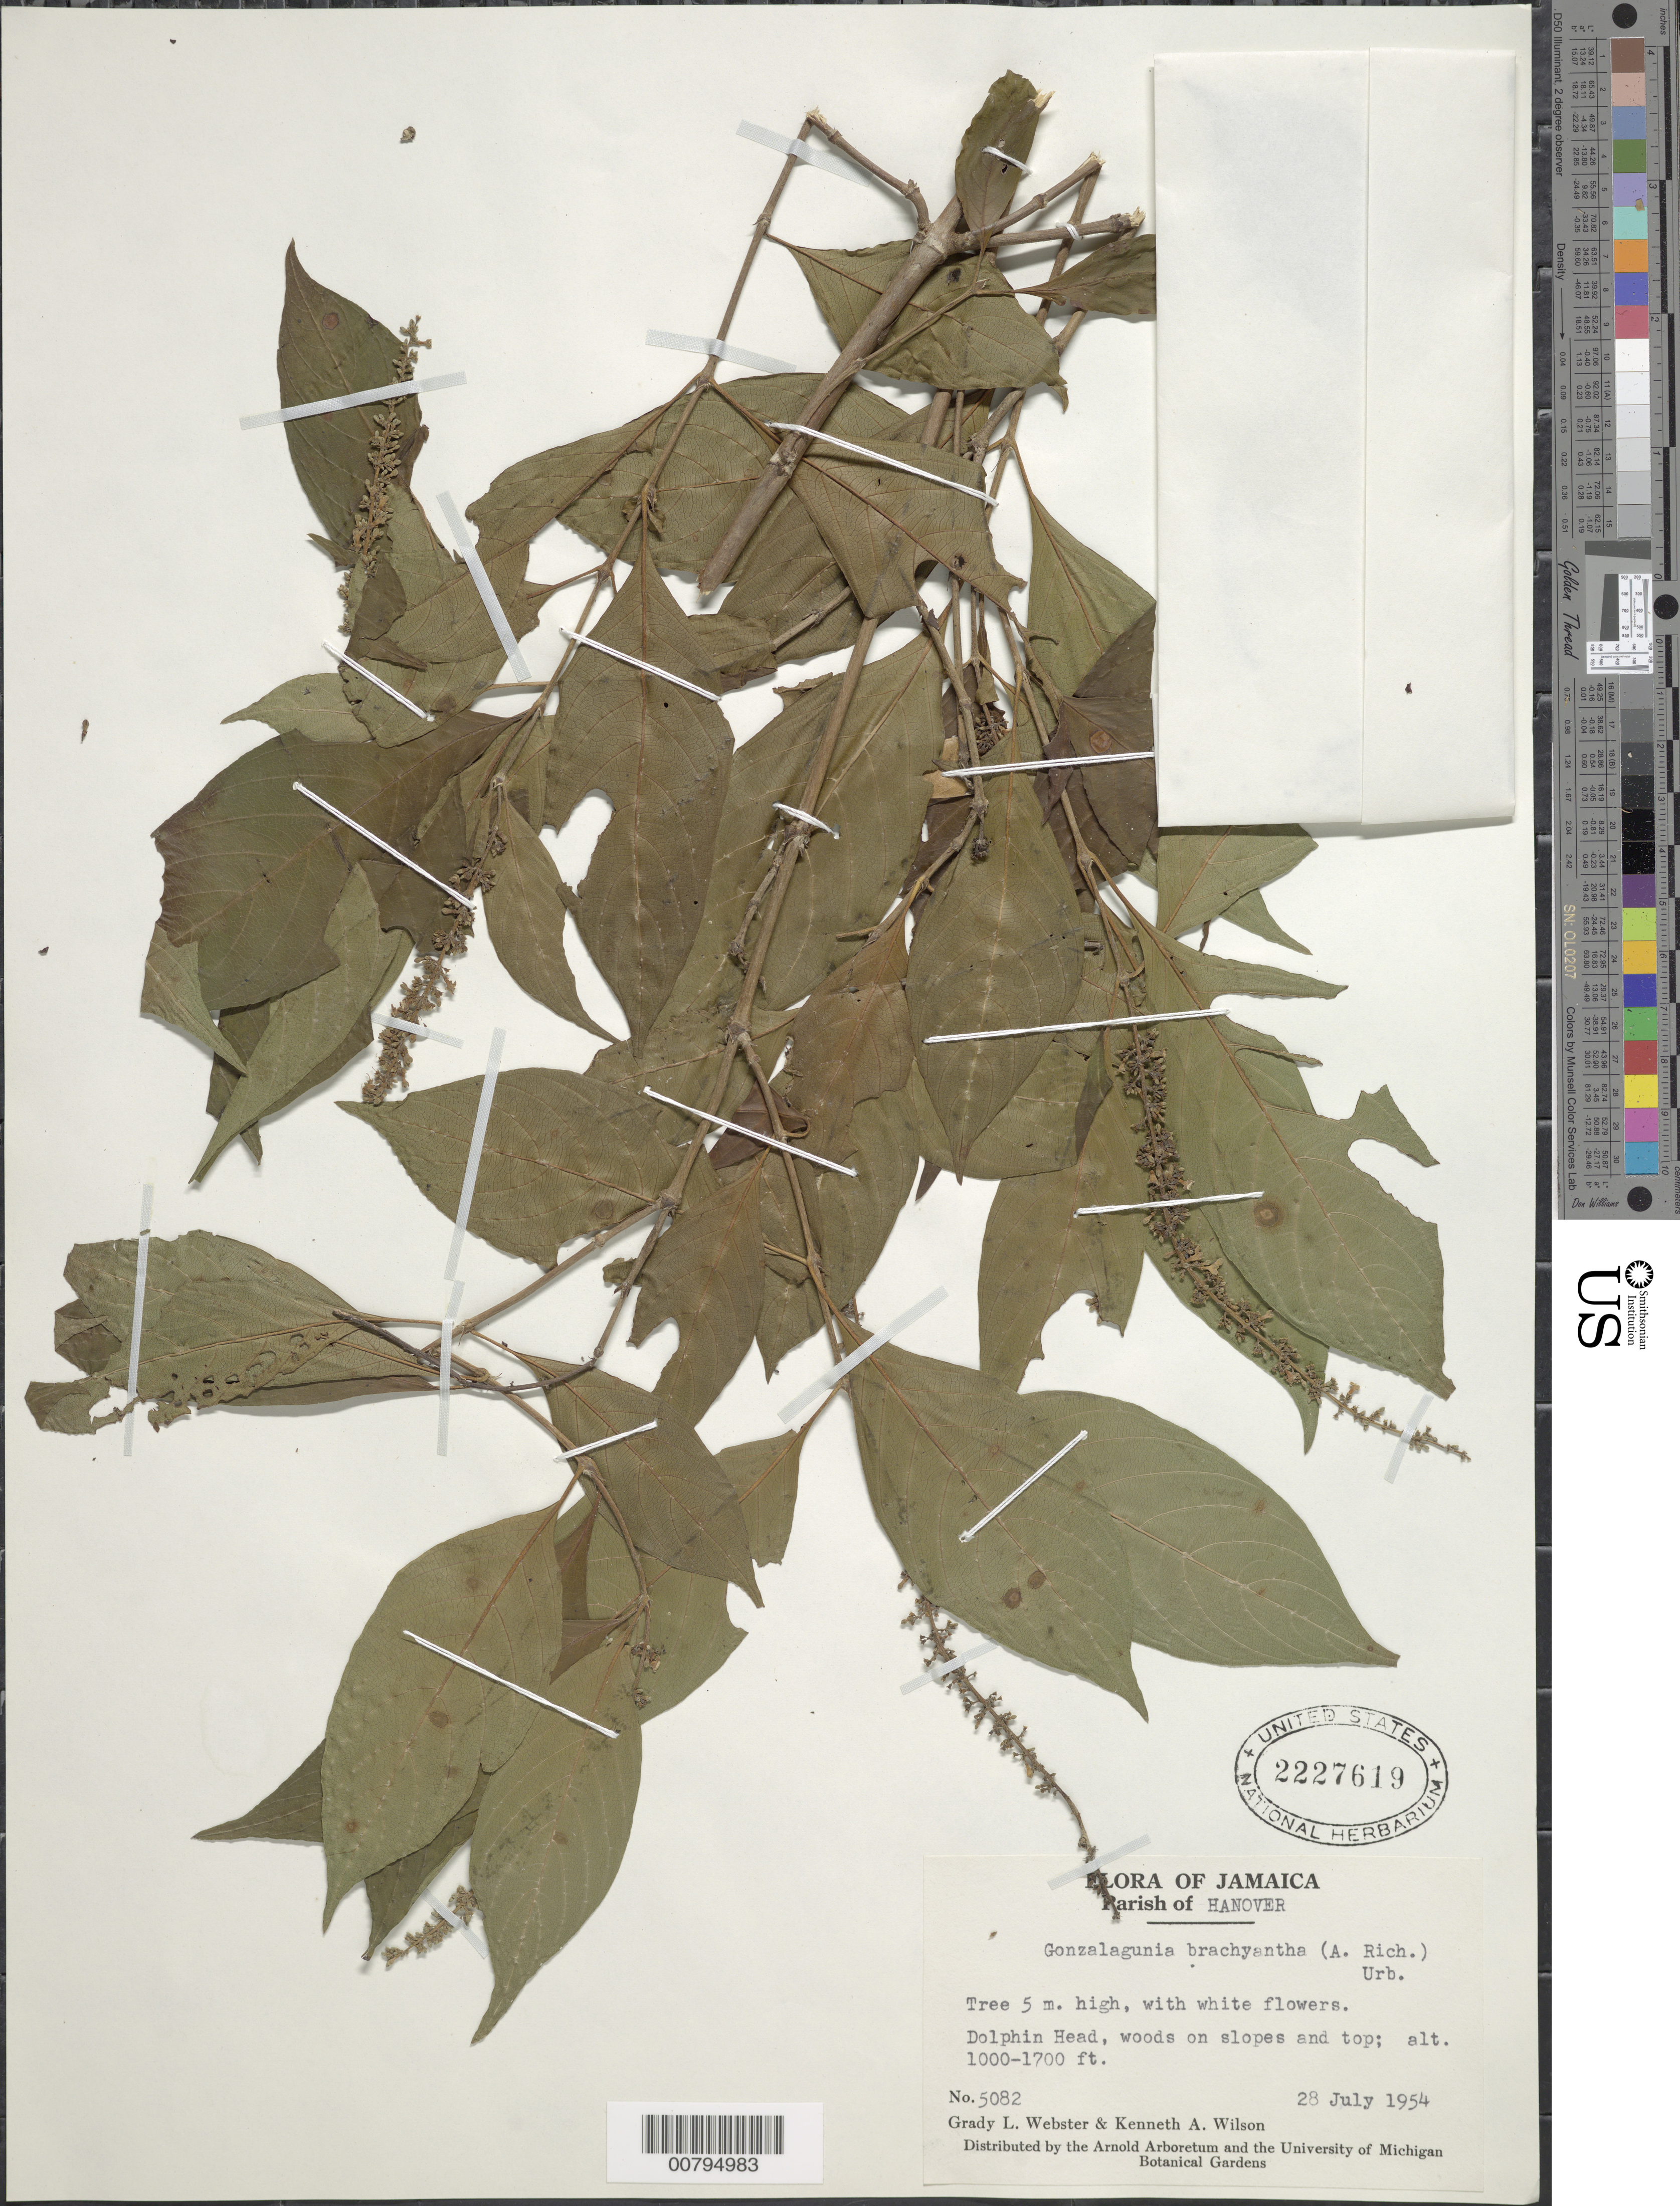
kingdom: Plantae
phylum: Tracheophyta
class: Magnoliopsida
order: Gentianales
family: Rubiaceae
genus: Gonzalagunia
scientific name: Gonzalagunia brachyantha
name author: (A. Rich.) Urb.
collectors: G. L. Webster & K. A. Wilson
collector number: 5082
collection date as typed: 29 Jul 1954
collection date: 1954-07-29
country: Jamaica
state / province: Hanover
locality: Dolphin Head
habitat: Woods on slopes and top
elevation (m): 305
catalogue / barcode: US 2227619